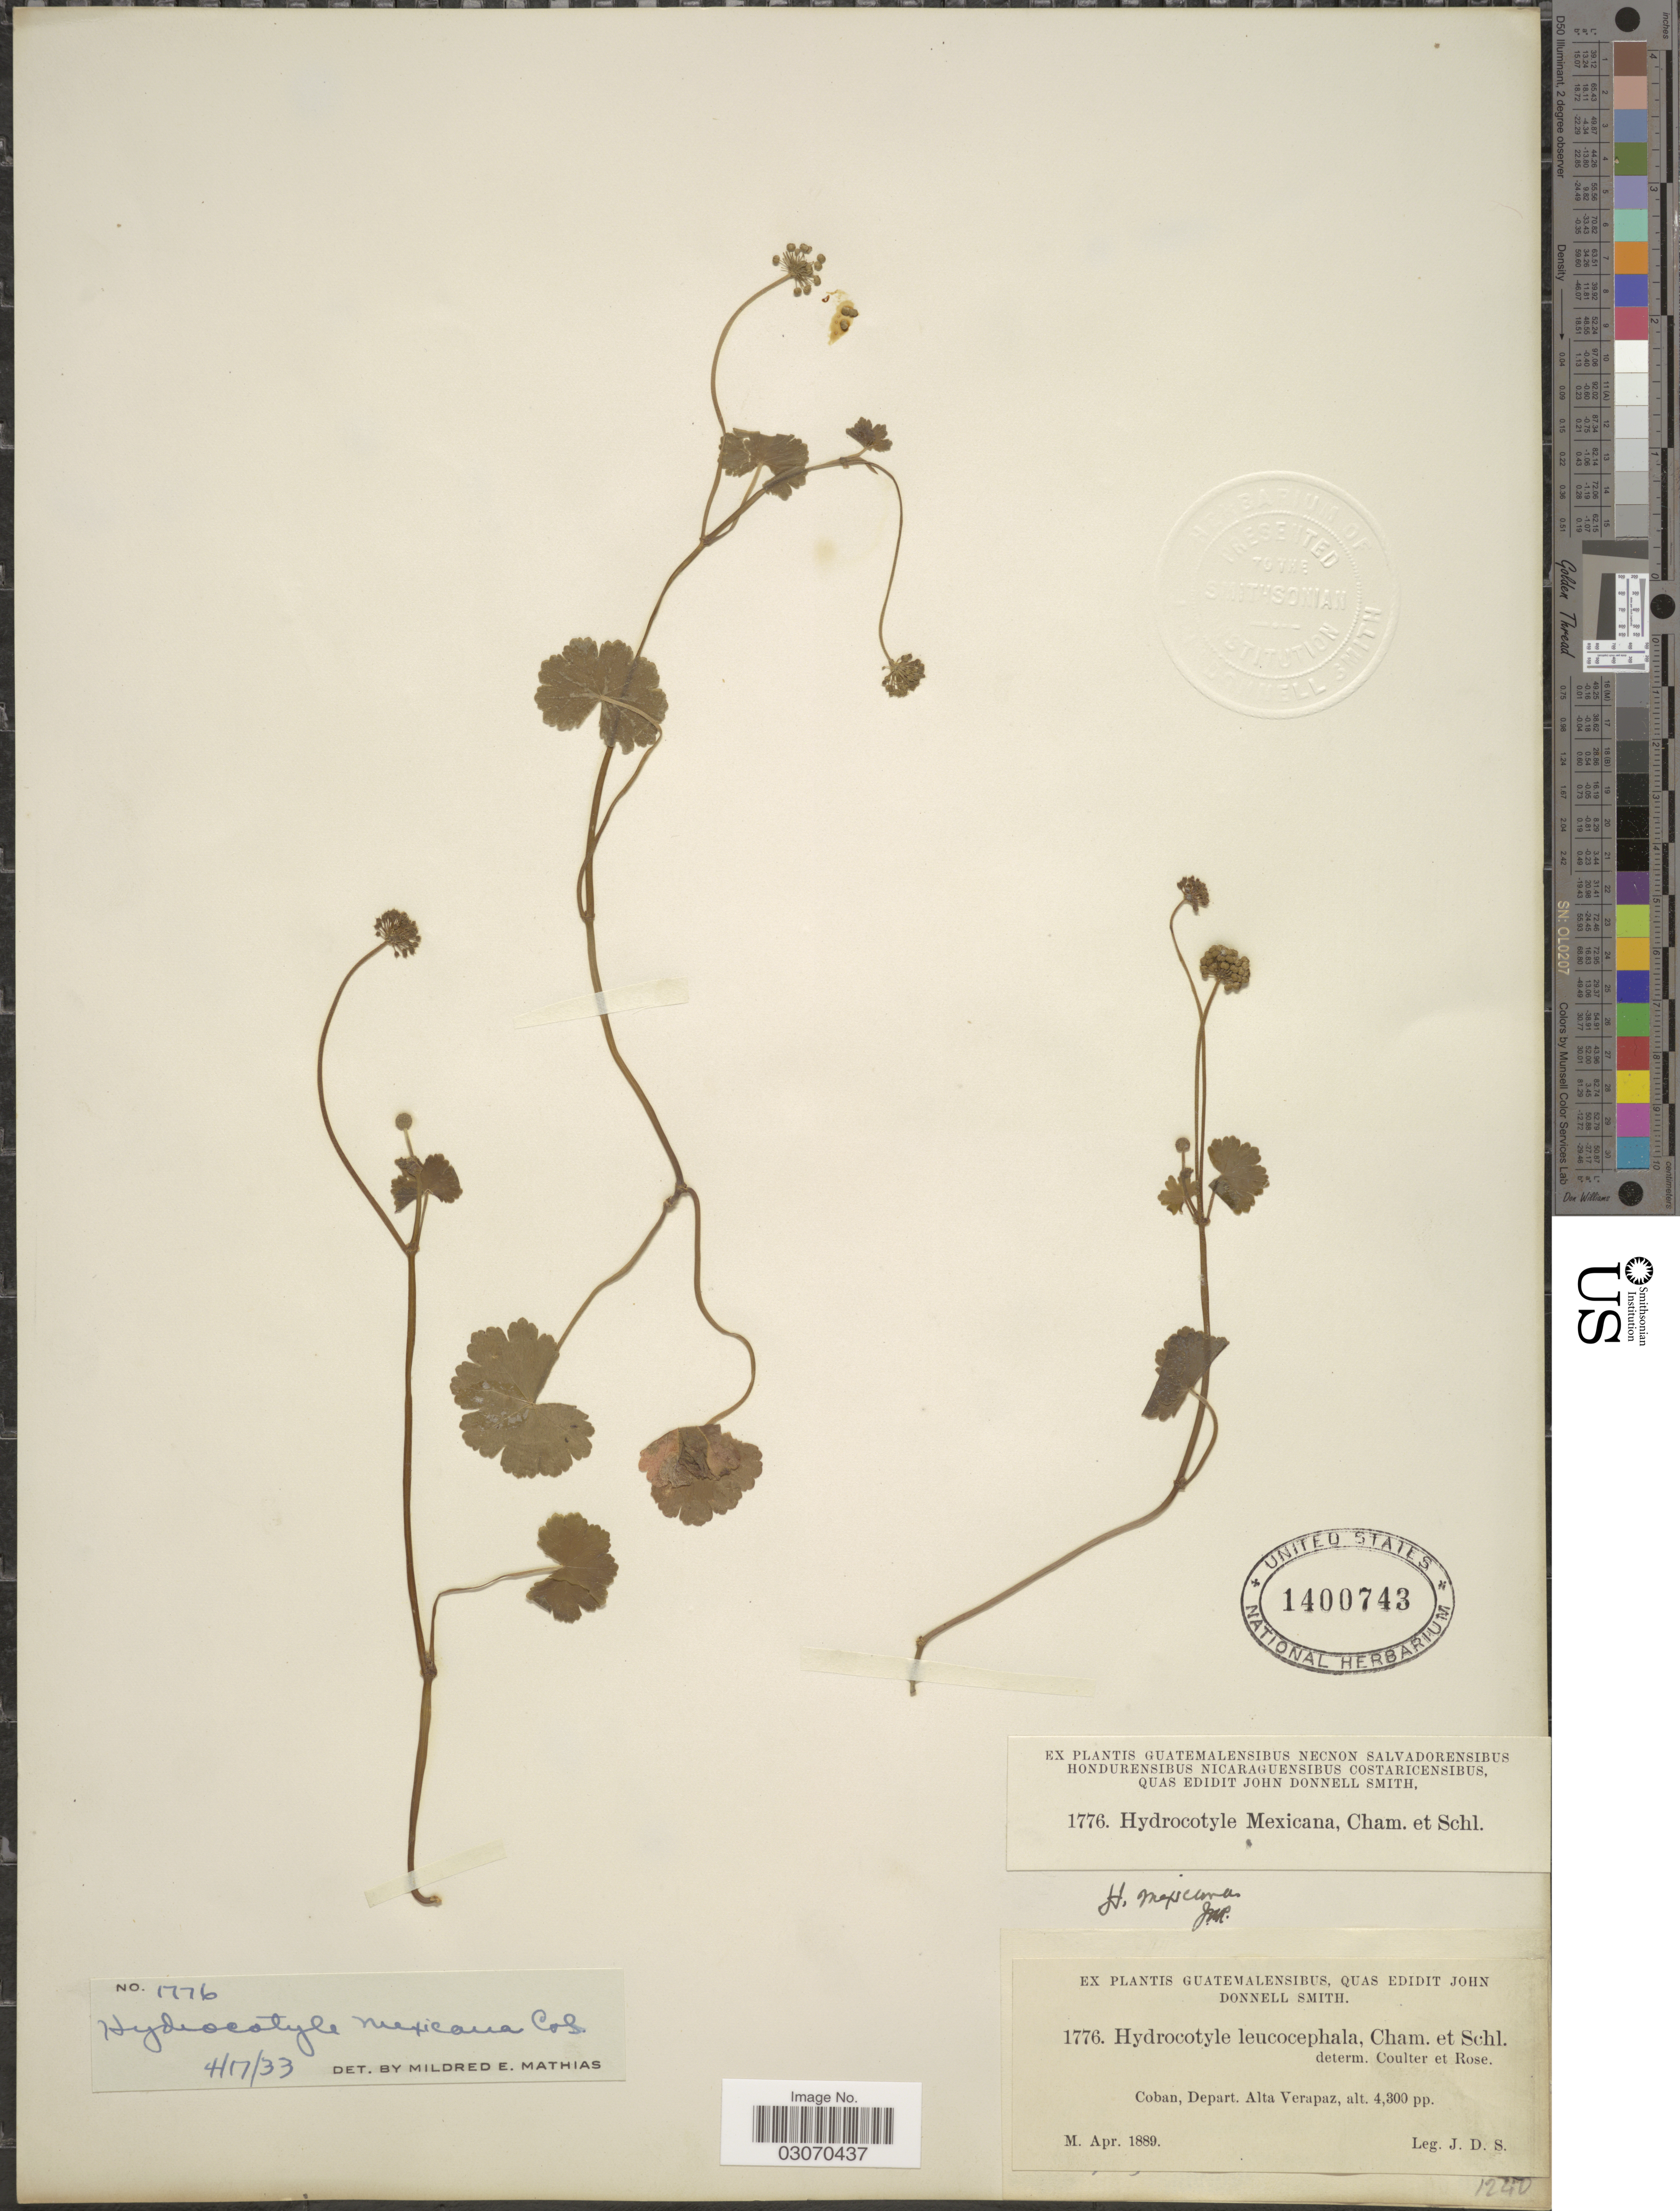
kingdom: Plantae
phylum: Tracheophyta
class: Magnoliopsida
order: Apiales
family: Araliaceae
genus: Hydrocotyle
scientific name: Hydrocotyle mexicana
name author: Schltdl. & Cham.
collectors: J. Donnell Smith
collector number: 1776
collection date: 1889-04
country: Guatemala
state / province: Alta Verapaz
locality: Coban, Depart. Alta Verapaz.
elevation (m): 1311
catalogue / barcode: US 1400743